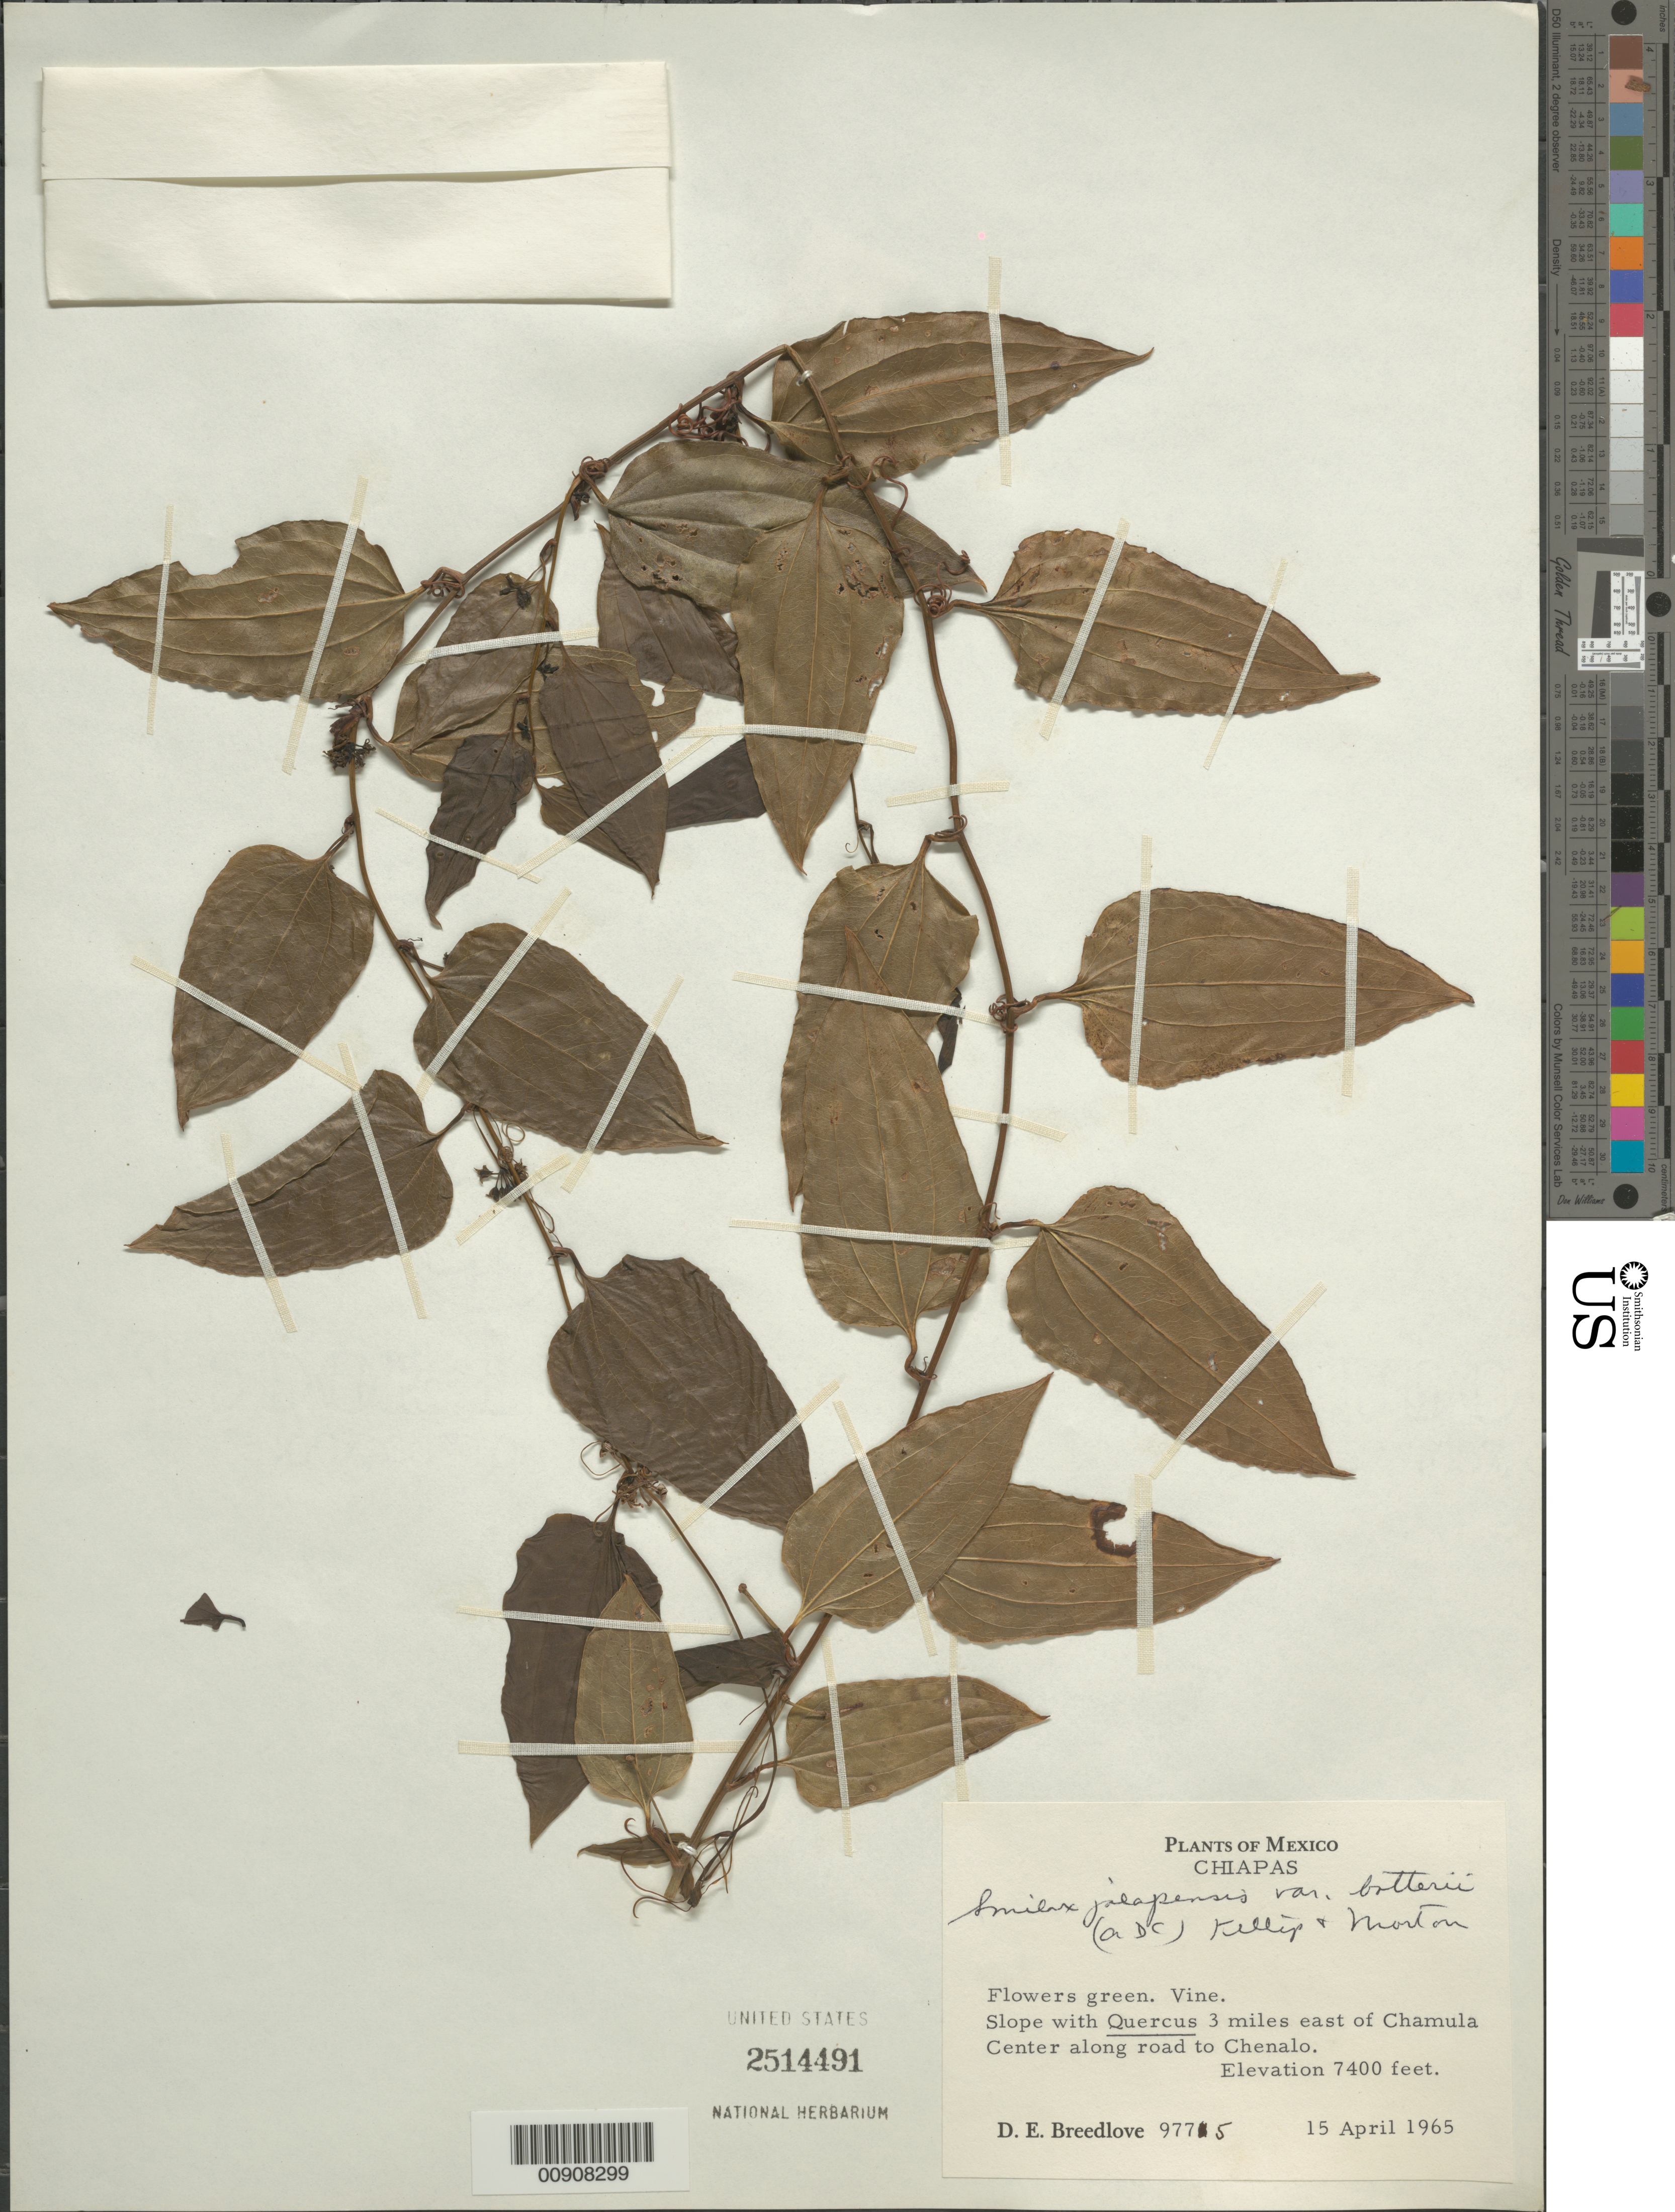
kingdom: Plantae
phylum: Tracheophyta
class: Liliopsida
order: Liliales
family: Smilacaceae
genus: Smilax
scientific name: Smilax jalapensis var. botteri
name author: (A. DC.) Killip & C.V. Morton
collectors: D. E. Breedlove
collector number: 97715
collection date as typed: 15 Apr 1965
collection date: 1965-04-15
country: Mexico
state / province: Chiapas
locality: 3 miles east of Chamula Center along road to Chenalo, Chiapas.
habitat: Slope with Quercus.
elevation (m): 2256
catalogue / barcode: US 2514491